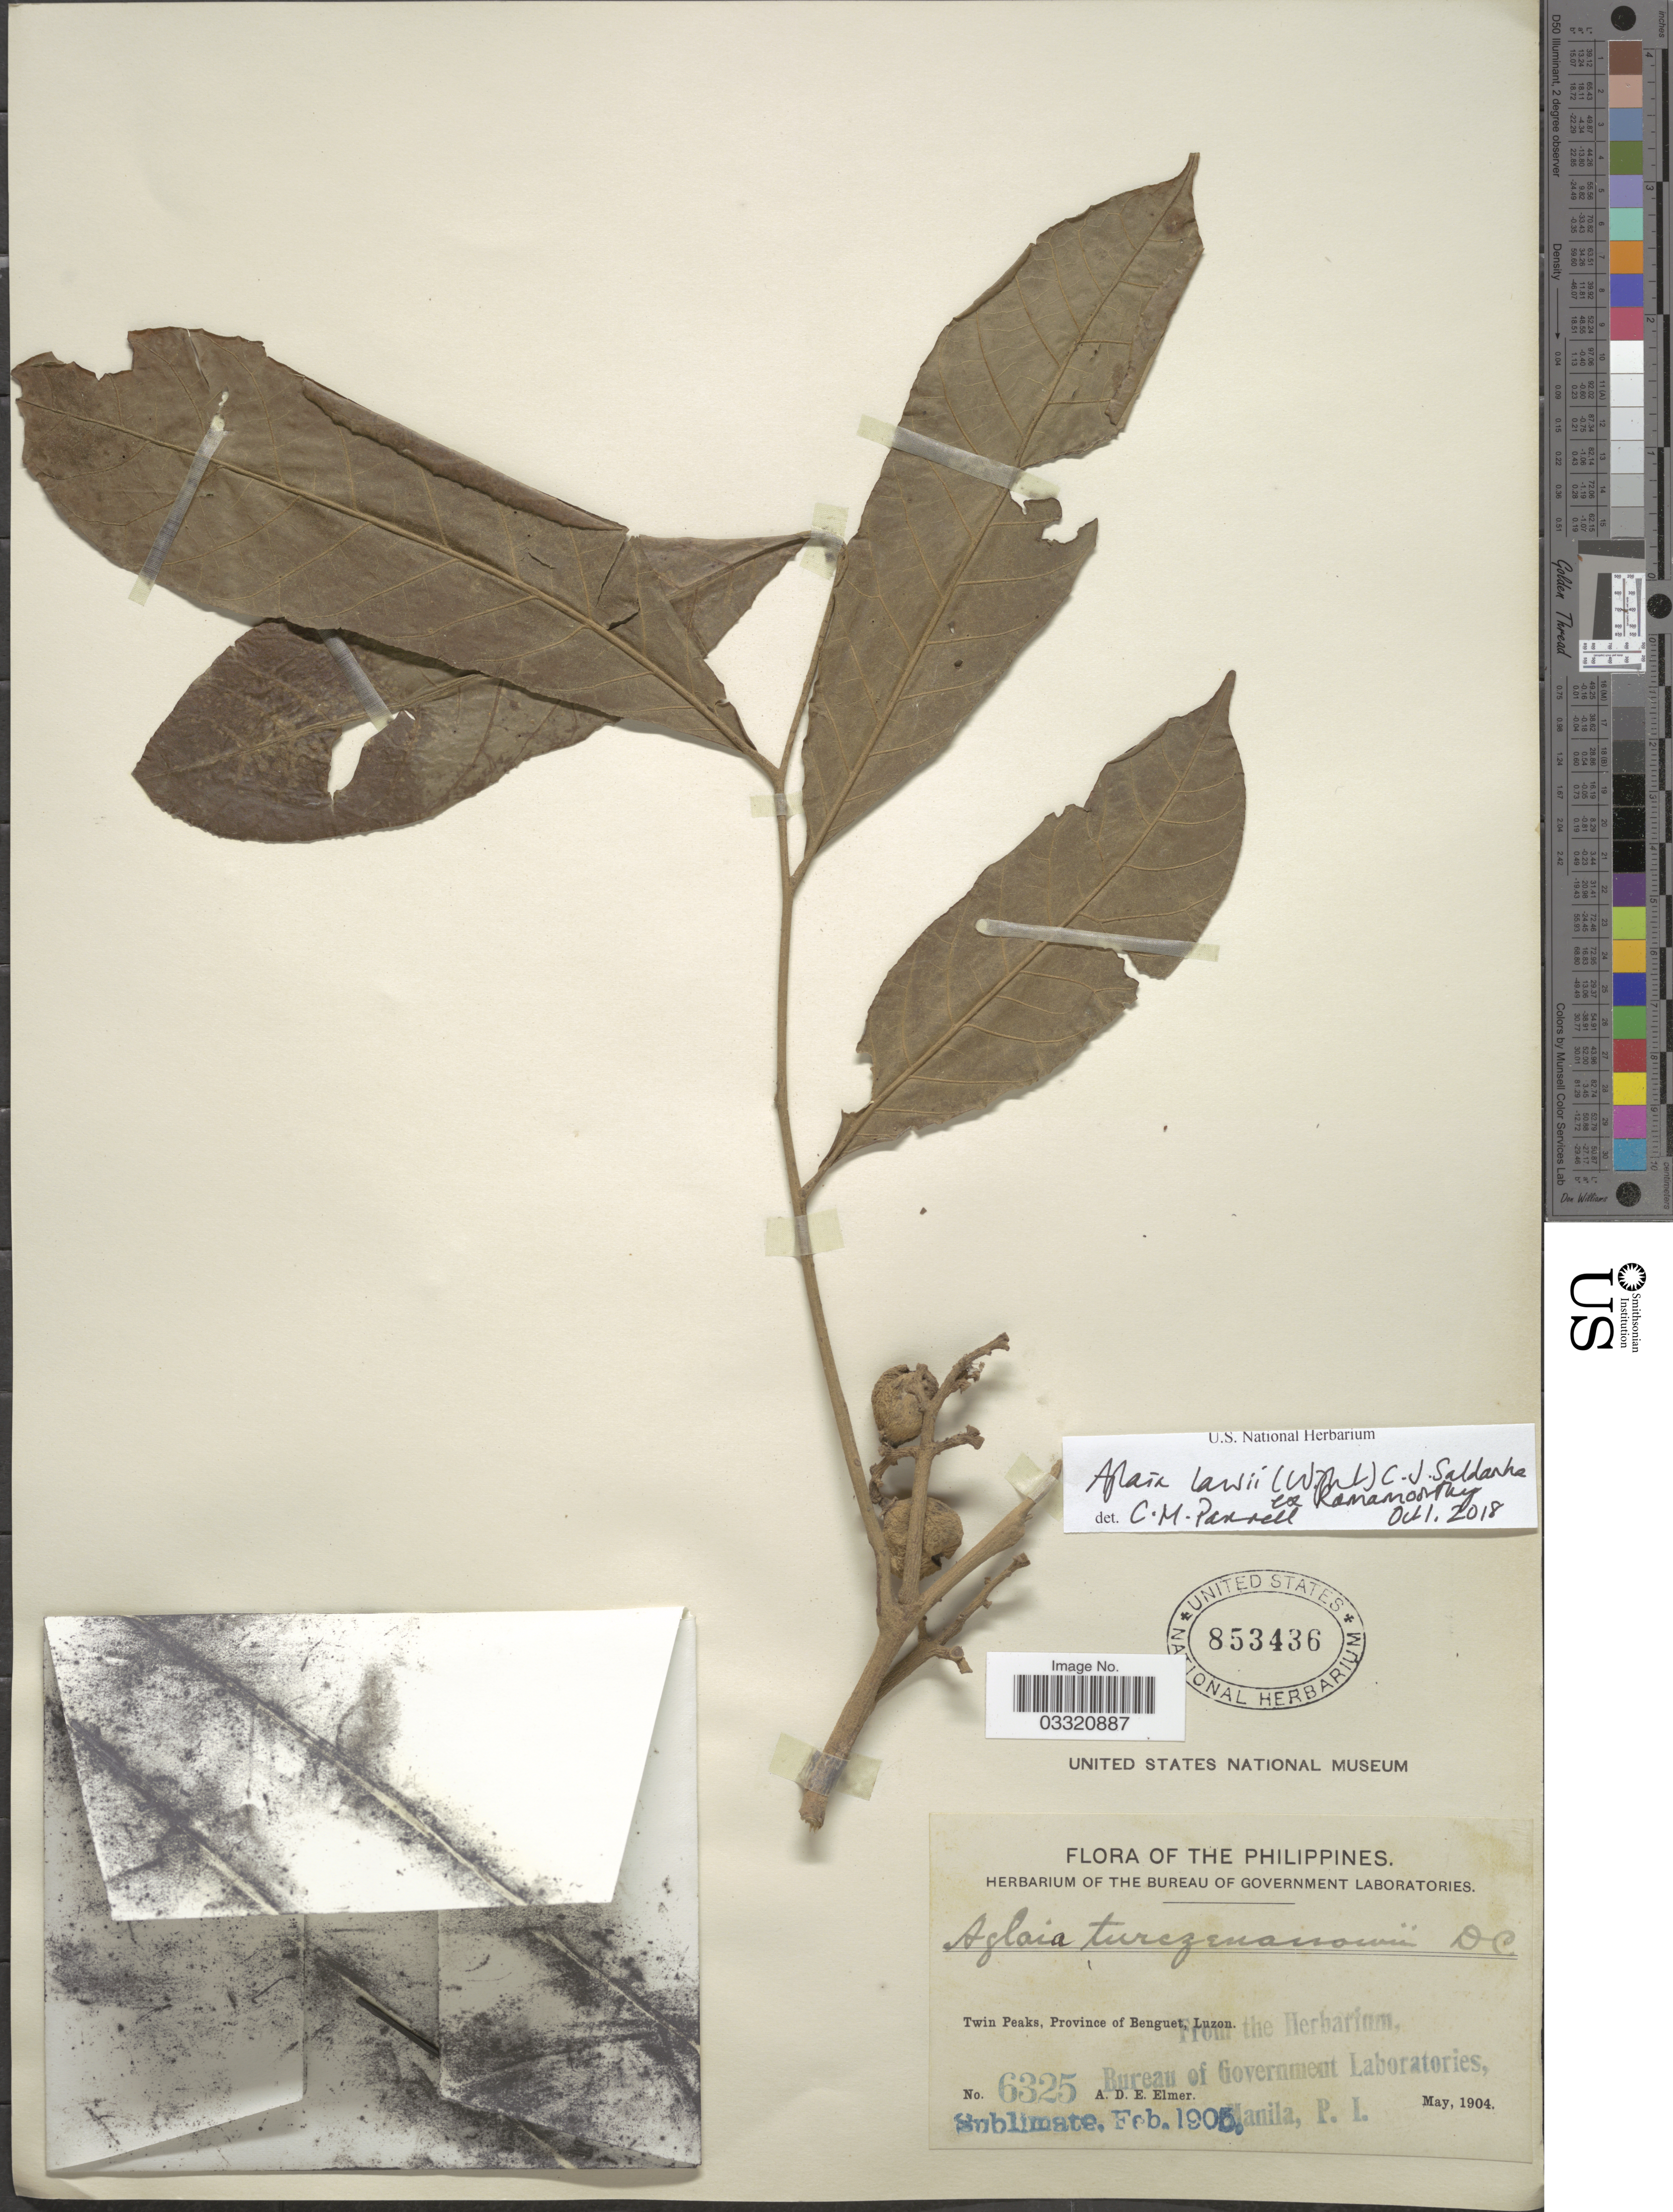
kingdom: Plantae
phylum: Tracheophyta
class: Magnoliopsida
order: Sapindales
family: Meliaceae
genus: Aglaia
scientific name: Aglaia lawii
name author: (Wight) C.J. Saldanha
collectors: A. D. E. Elmer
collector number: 6325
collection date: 1904-05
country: Philippines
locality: Twin Peaks, Province of Benguet, Luzon.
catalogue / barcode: US 853436